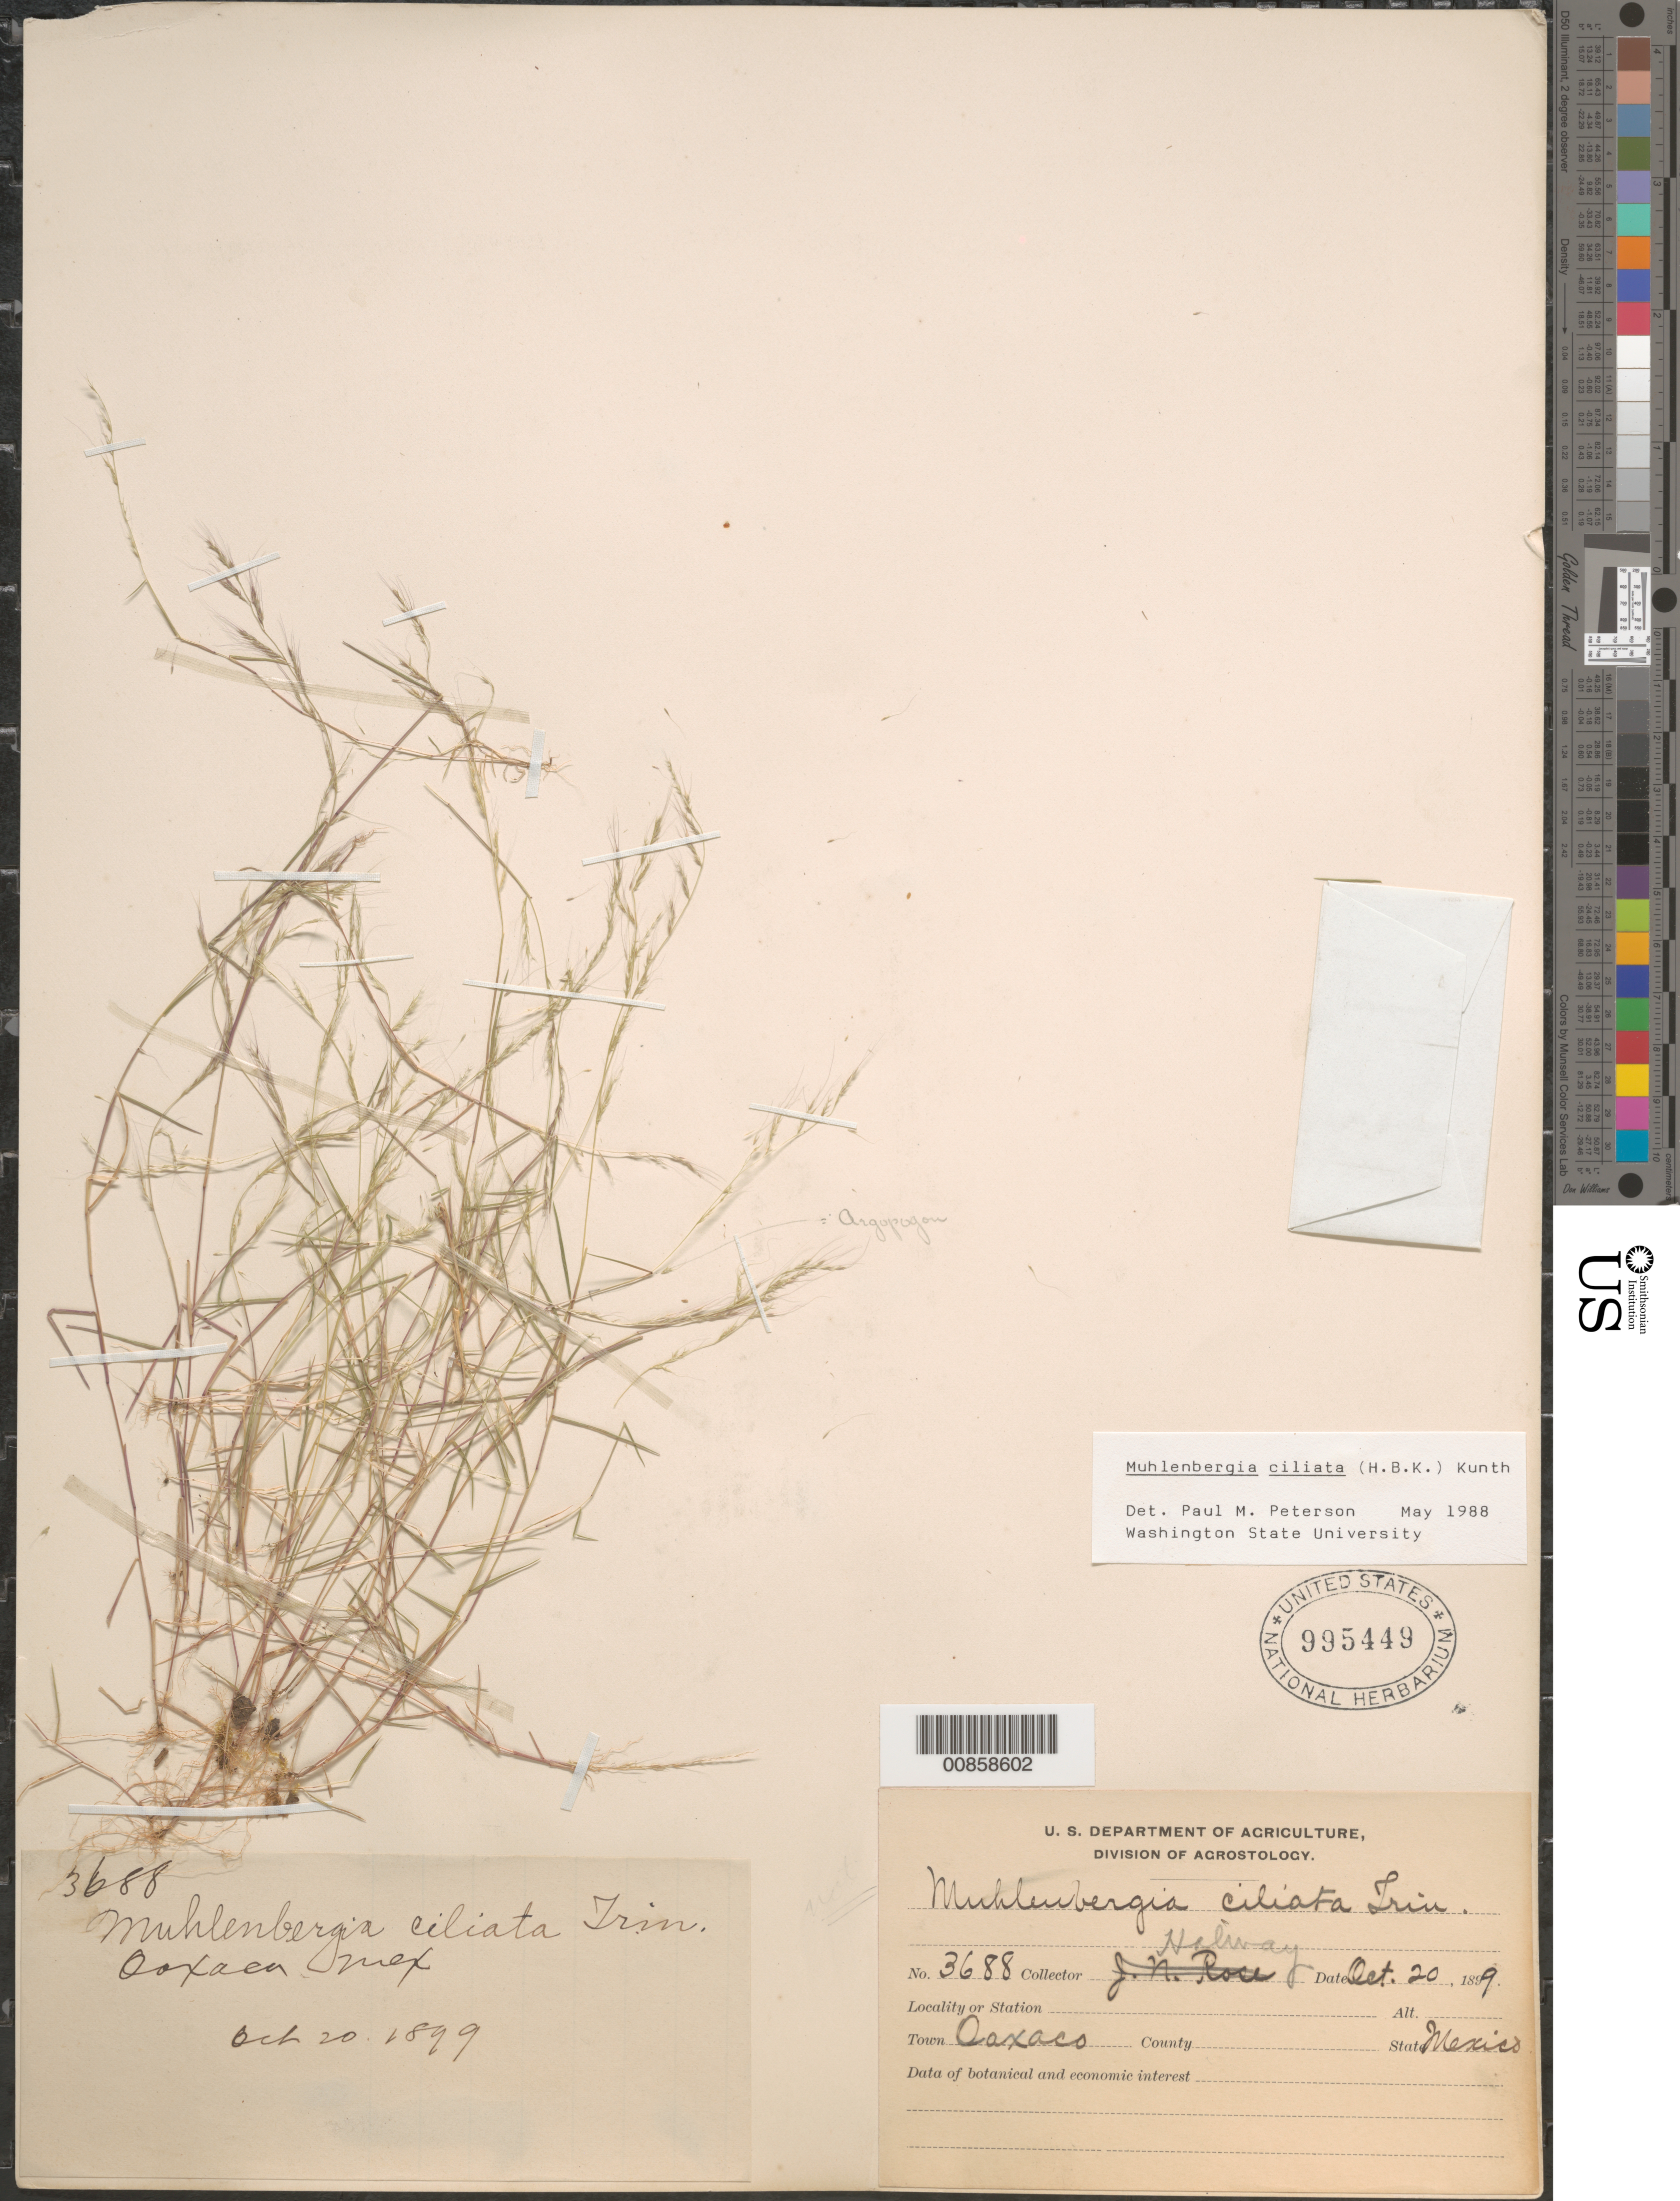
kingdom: Plantae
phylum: Tracheophyta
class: Liliopsida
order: Poales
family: Poaceae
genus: Muhlenbergia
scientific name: Muhlenbergia ciliata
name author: (Kunth) Trin.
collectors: E. W. D. Holway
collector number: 3688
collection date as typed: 20 Oct 1899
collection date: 1899-10-20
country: Mexico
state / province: Oaxaca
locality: Oaxaca, Oax.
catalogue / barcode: US 995449